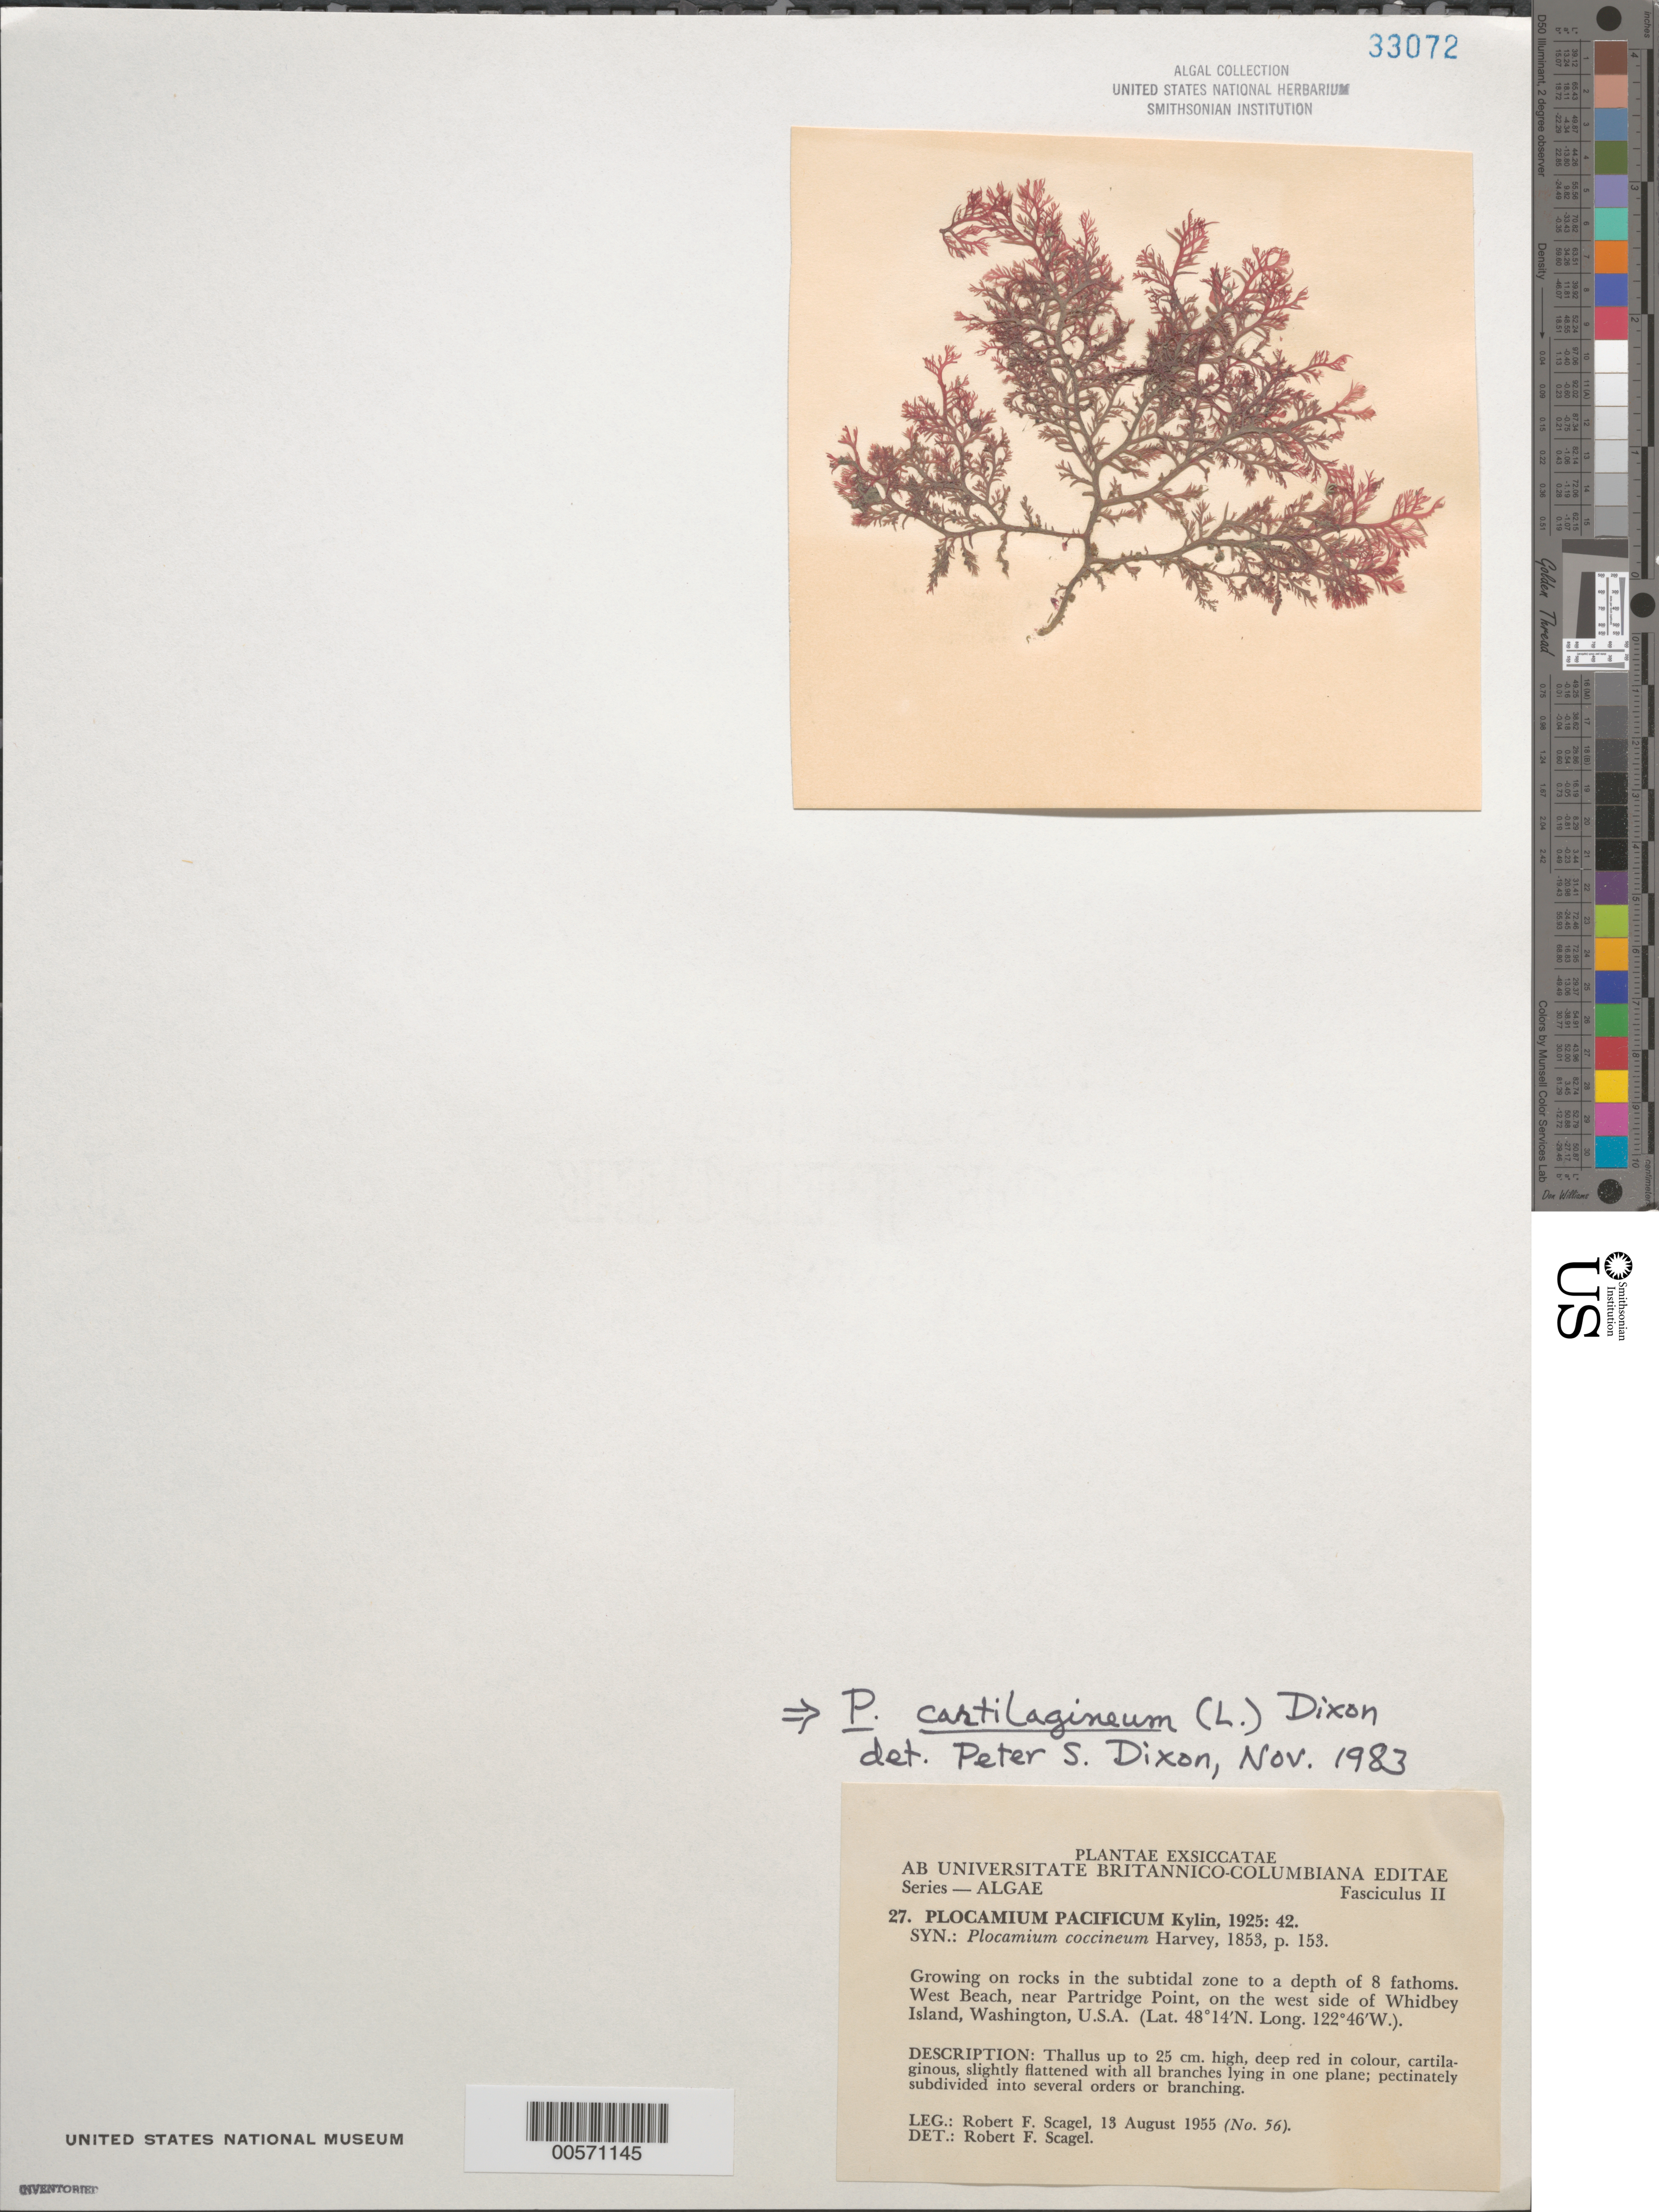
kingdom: Plantae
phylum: Rhodophyta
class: Florideophyceae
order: Plocamiales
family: Plocamiaceae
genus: Plocamium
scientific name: Plocamium cartilagineum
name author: (L.) P.S. Dixon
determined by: Dixon, P. S.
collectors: R. F. Scagel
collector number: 56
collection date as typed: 13 Aug 1955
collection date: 1955-08-13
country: United States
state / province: Washington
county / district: Island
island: Whidbey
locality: West Beach, near Partridge Point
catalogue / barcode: US 33072